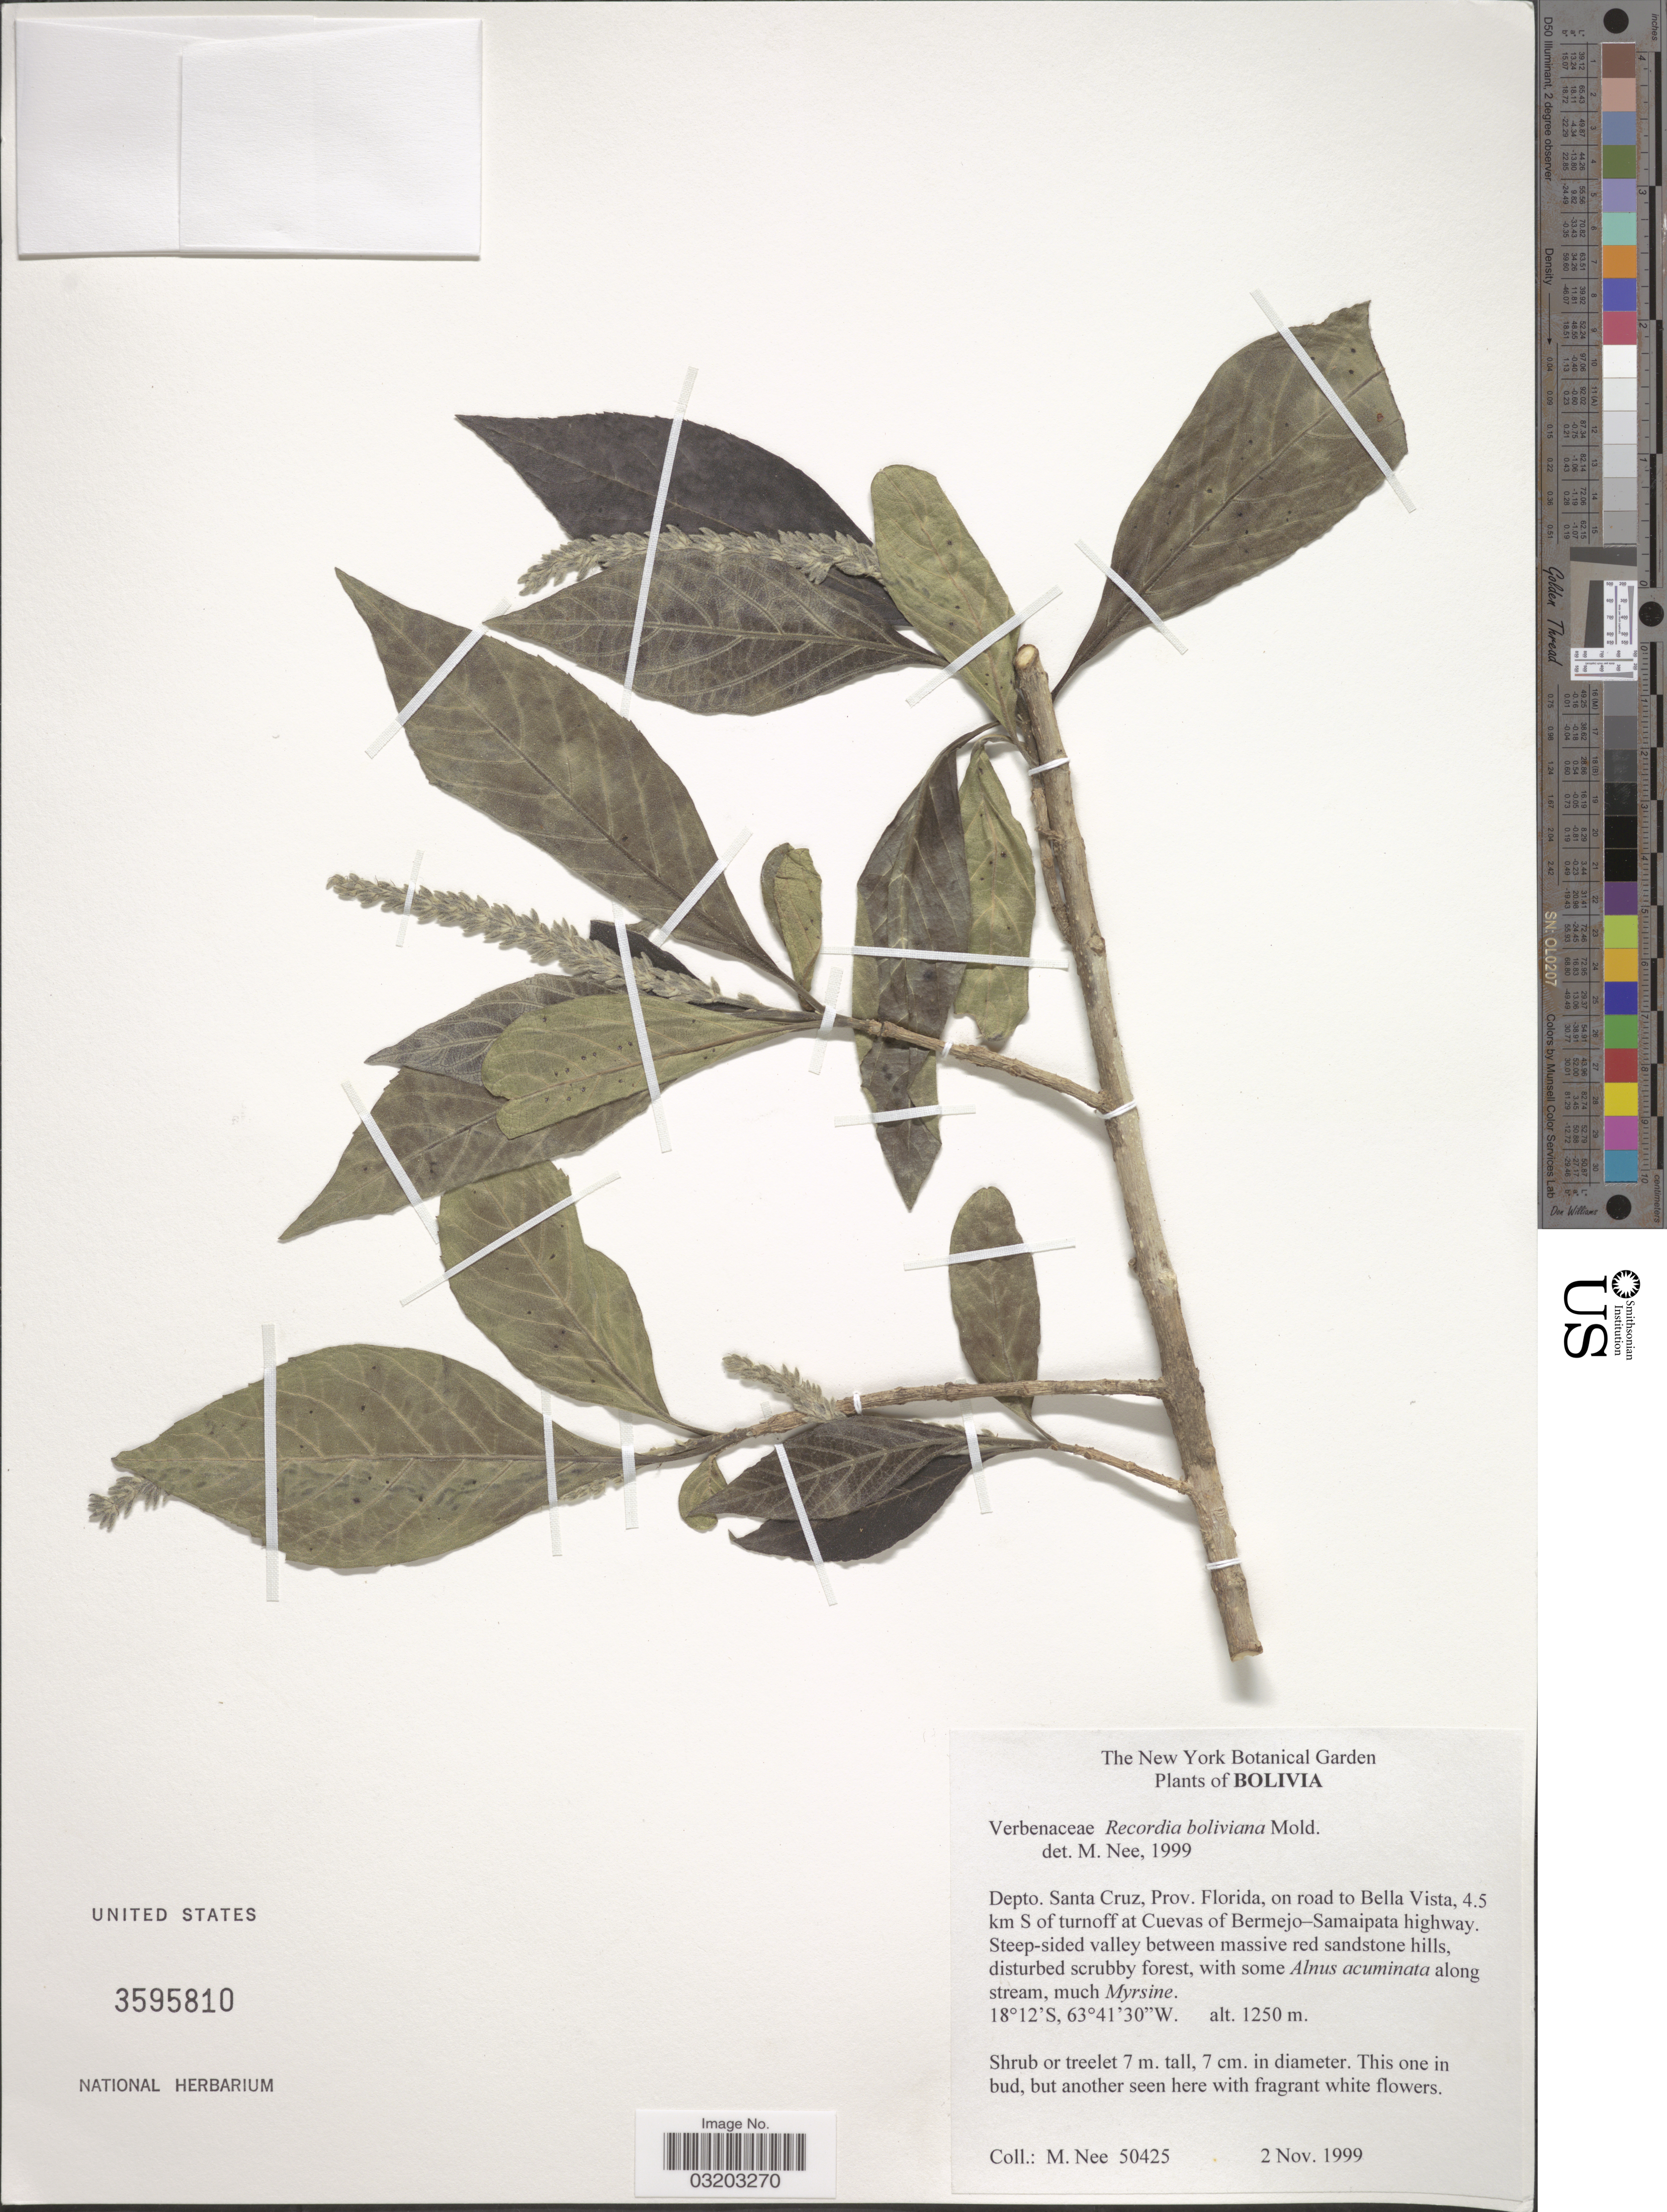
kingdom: Plantae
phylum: Tracheophyta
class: Magnoliopsida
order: Lamiales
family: Verbenaceae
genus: Recordia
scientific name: Recordia boliviana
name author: Moldenke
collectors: M. Nee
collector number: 50425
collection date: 1999-11-02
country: Bolivia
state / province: Santa Cruz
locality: Depto. Santa Cruz, Prov. Florida, on road to Bella Vista, 4.5 km S of turnoff at Cuevas of Bermejo-Samaipata Highway.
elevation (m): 120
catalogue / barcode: US 3595810